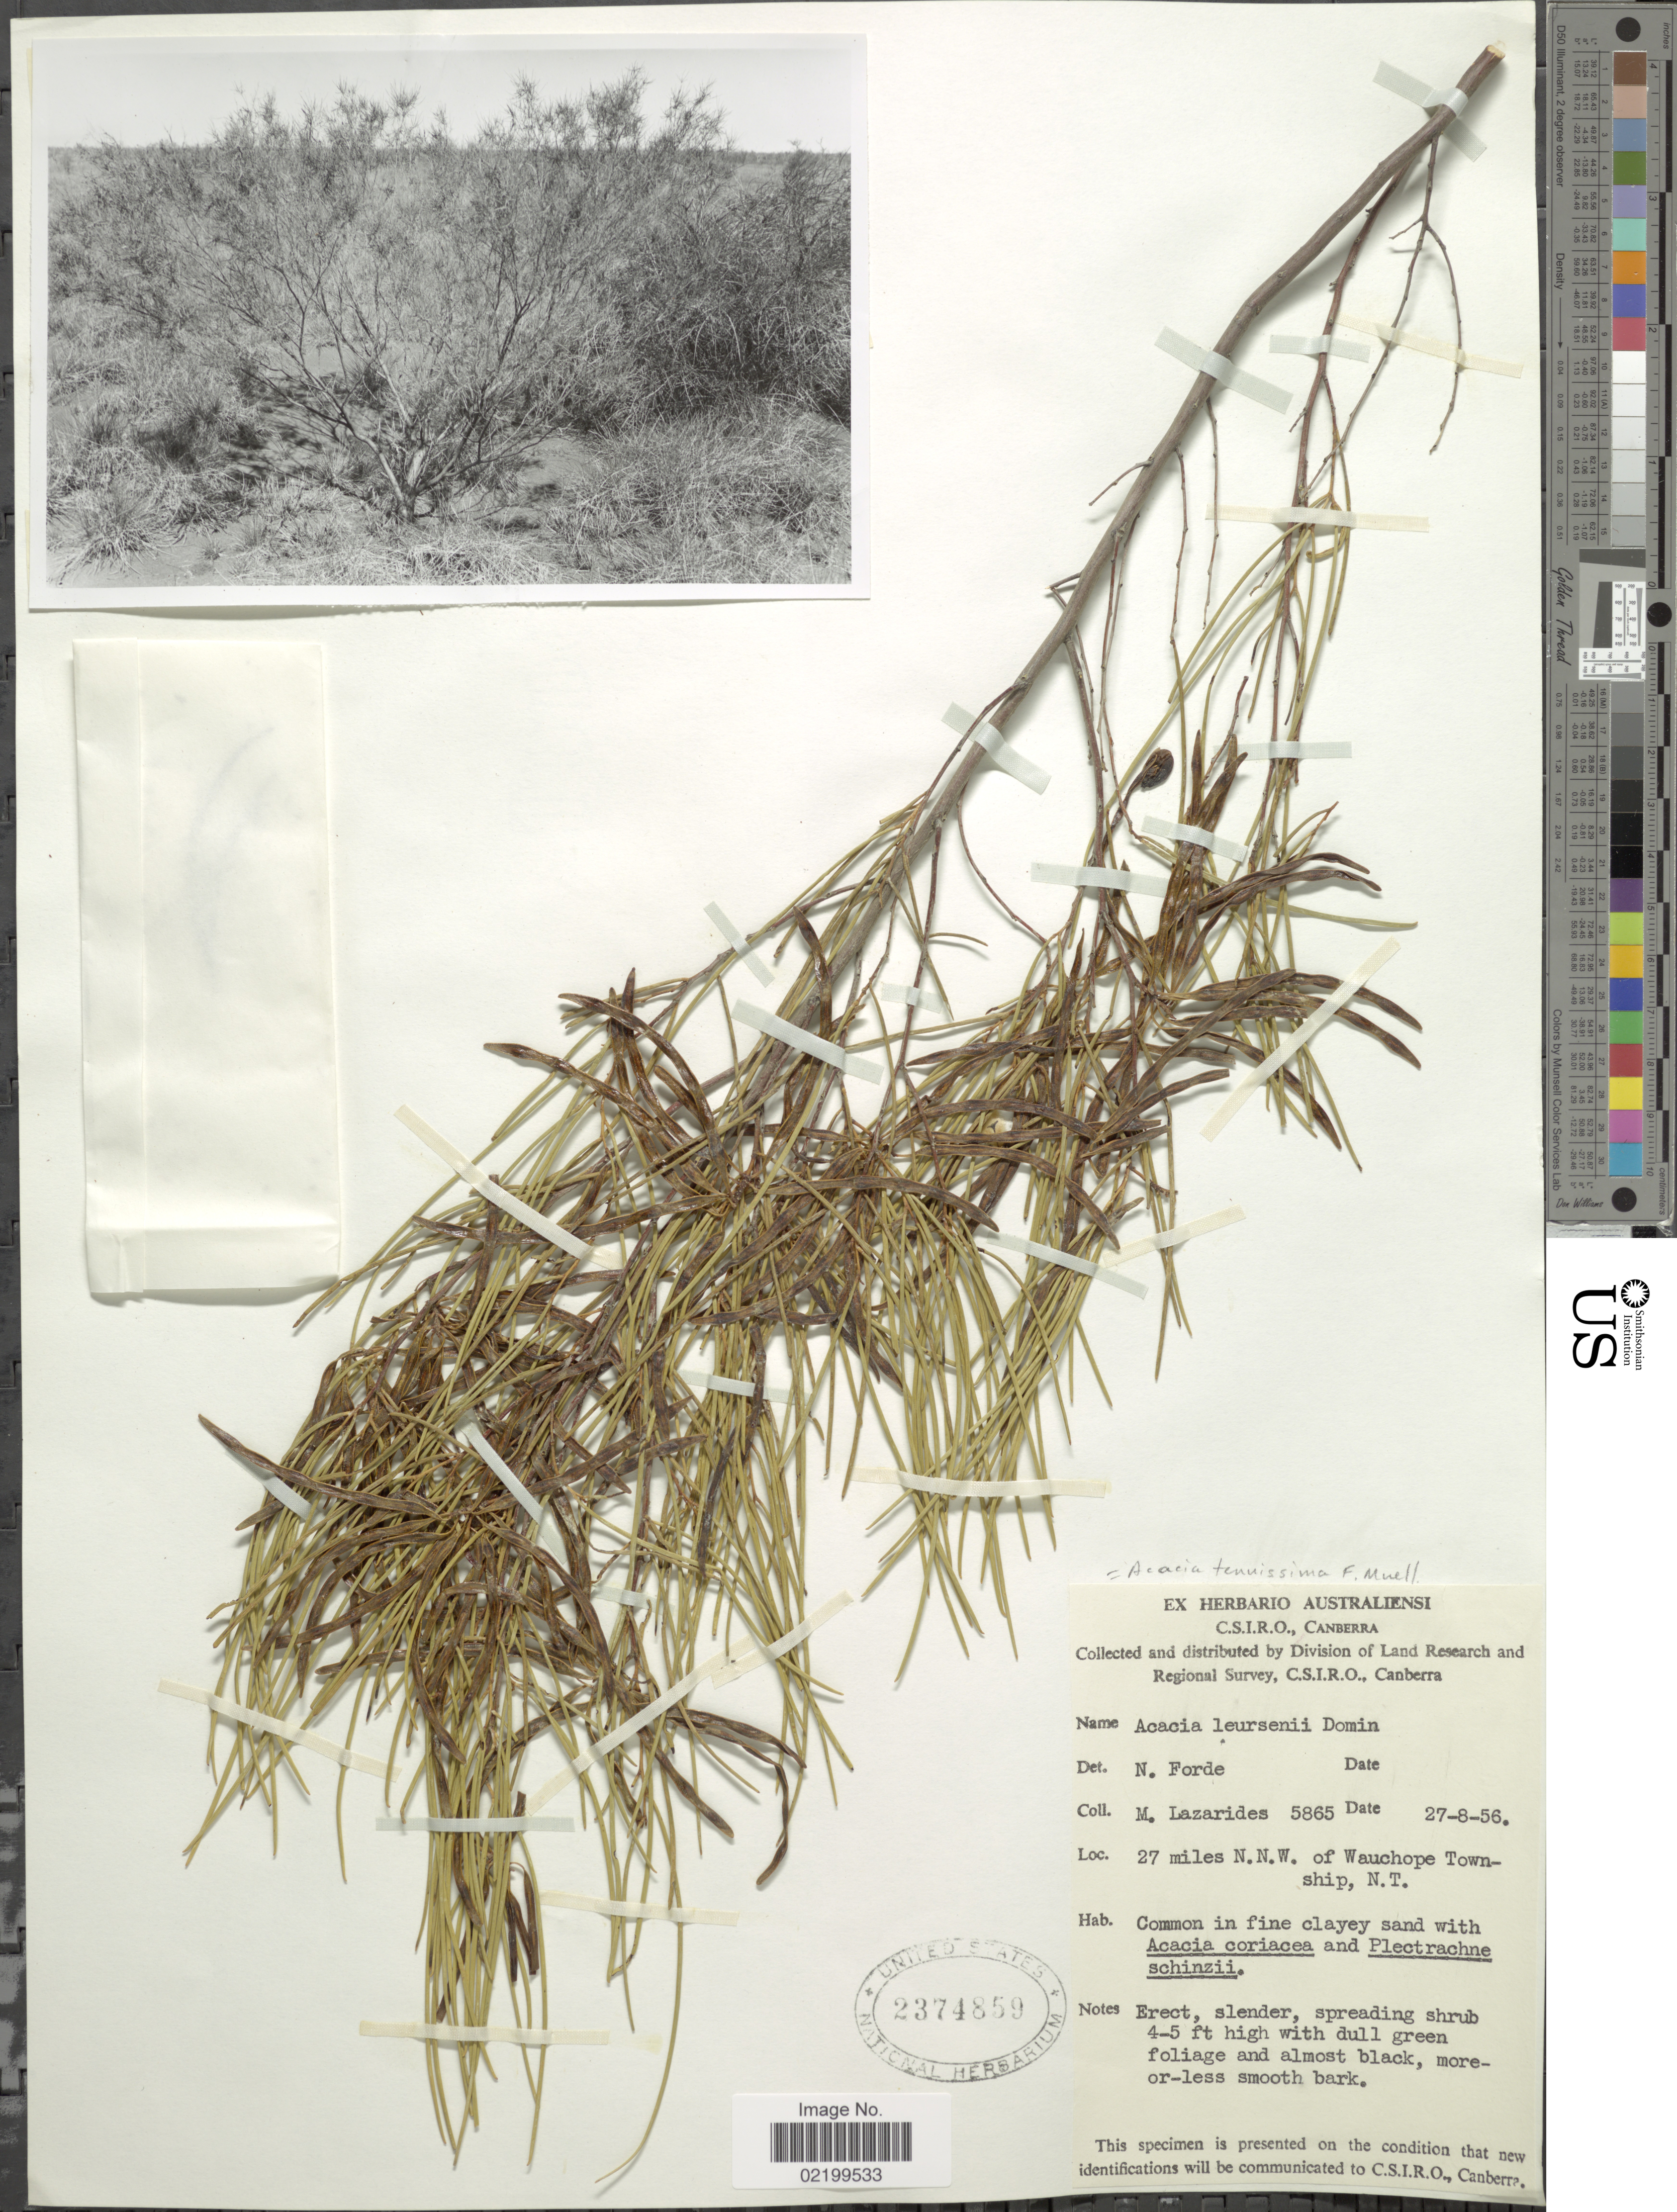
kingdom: Plantae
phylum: Tracheophyta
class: Magnoliopsida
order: Fabales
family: Fabaceae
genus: Acacia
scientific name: Acacia tenuissima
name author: F. Muell.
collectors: M. Lazarides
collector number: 5865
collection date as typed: Transcribed d/m/y: 27/8/56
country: Australia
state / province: Northern Territory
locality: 27 miles N.N.W. of Wauchope Township, N.T.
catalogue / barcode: US 2374859